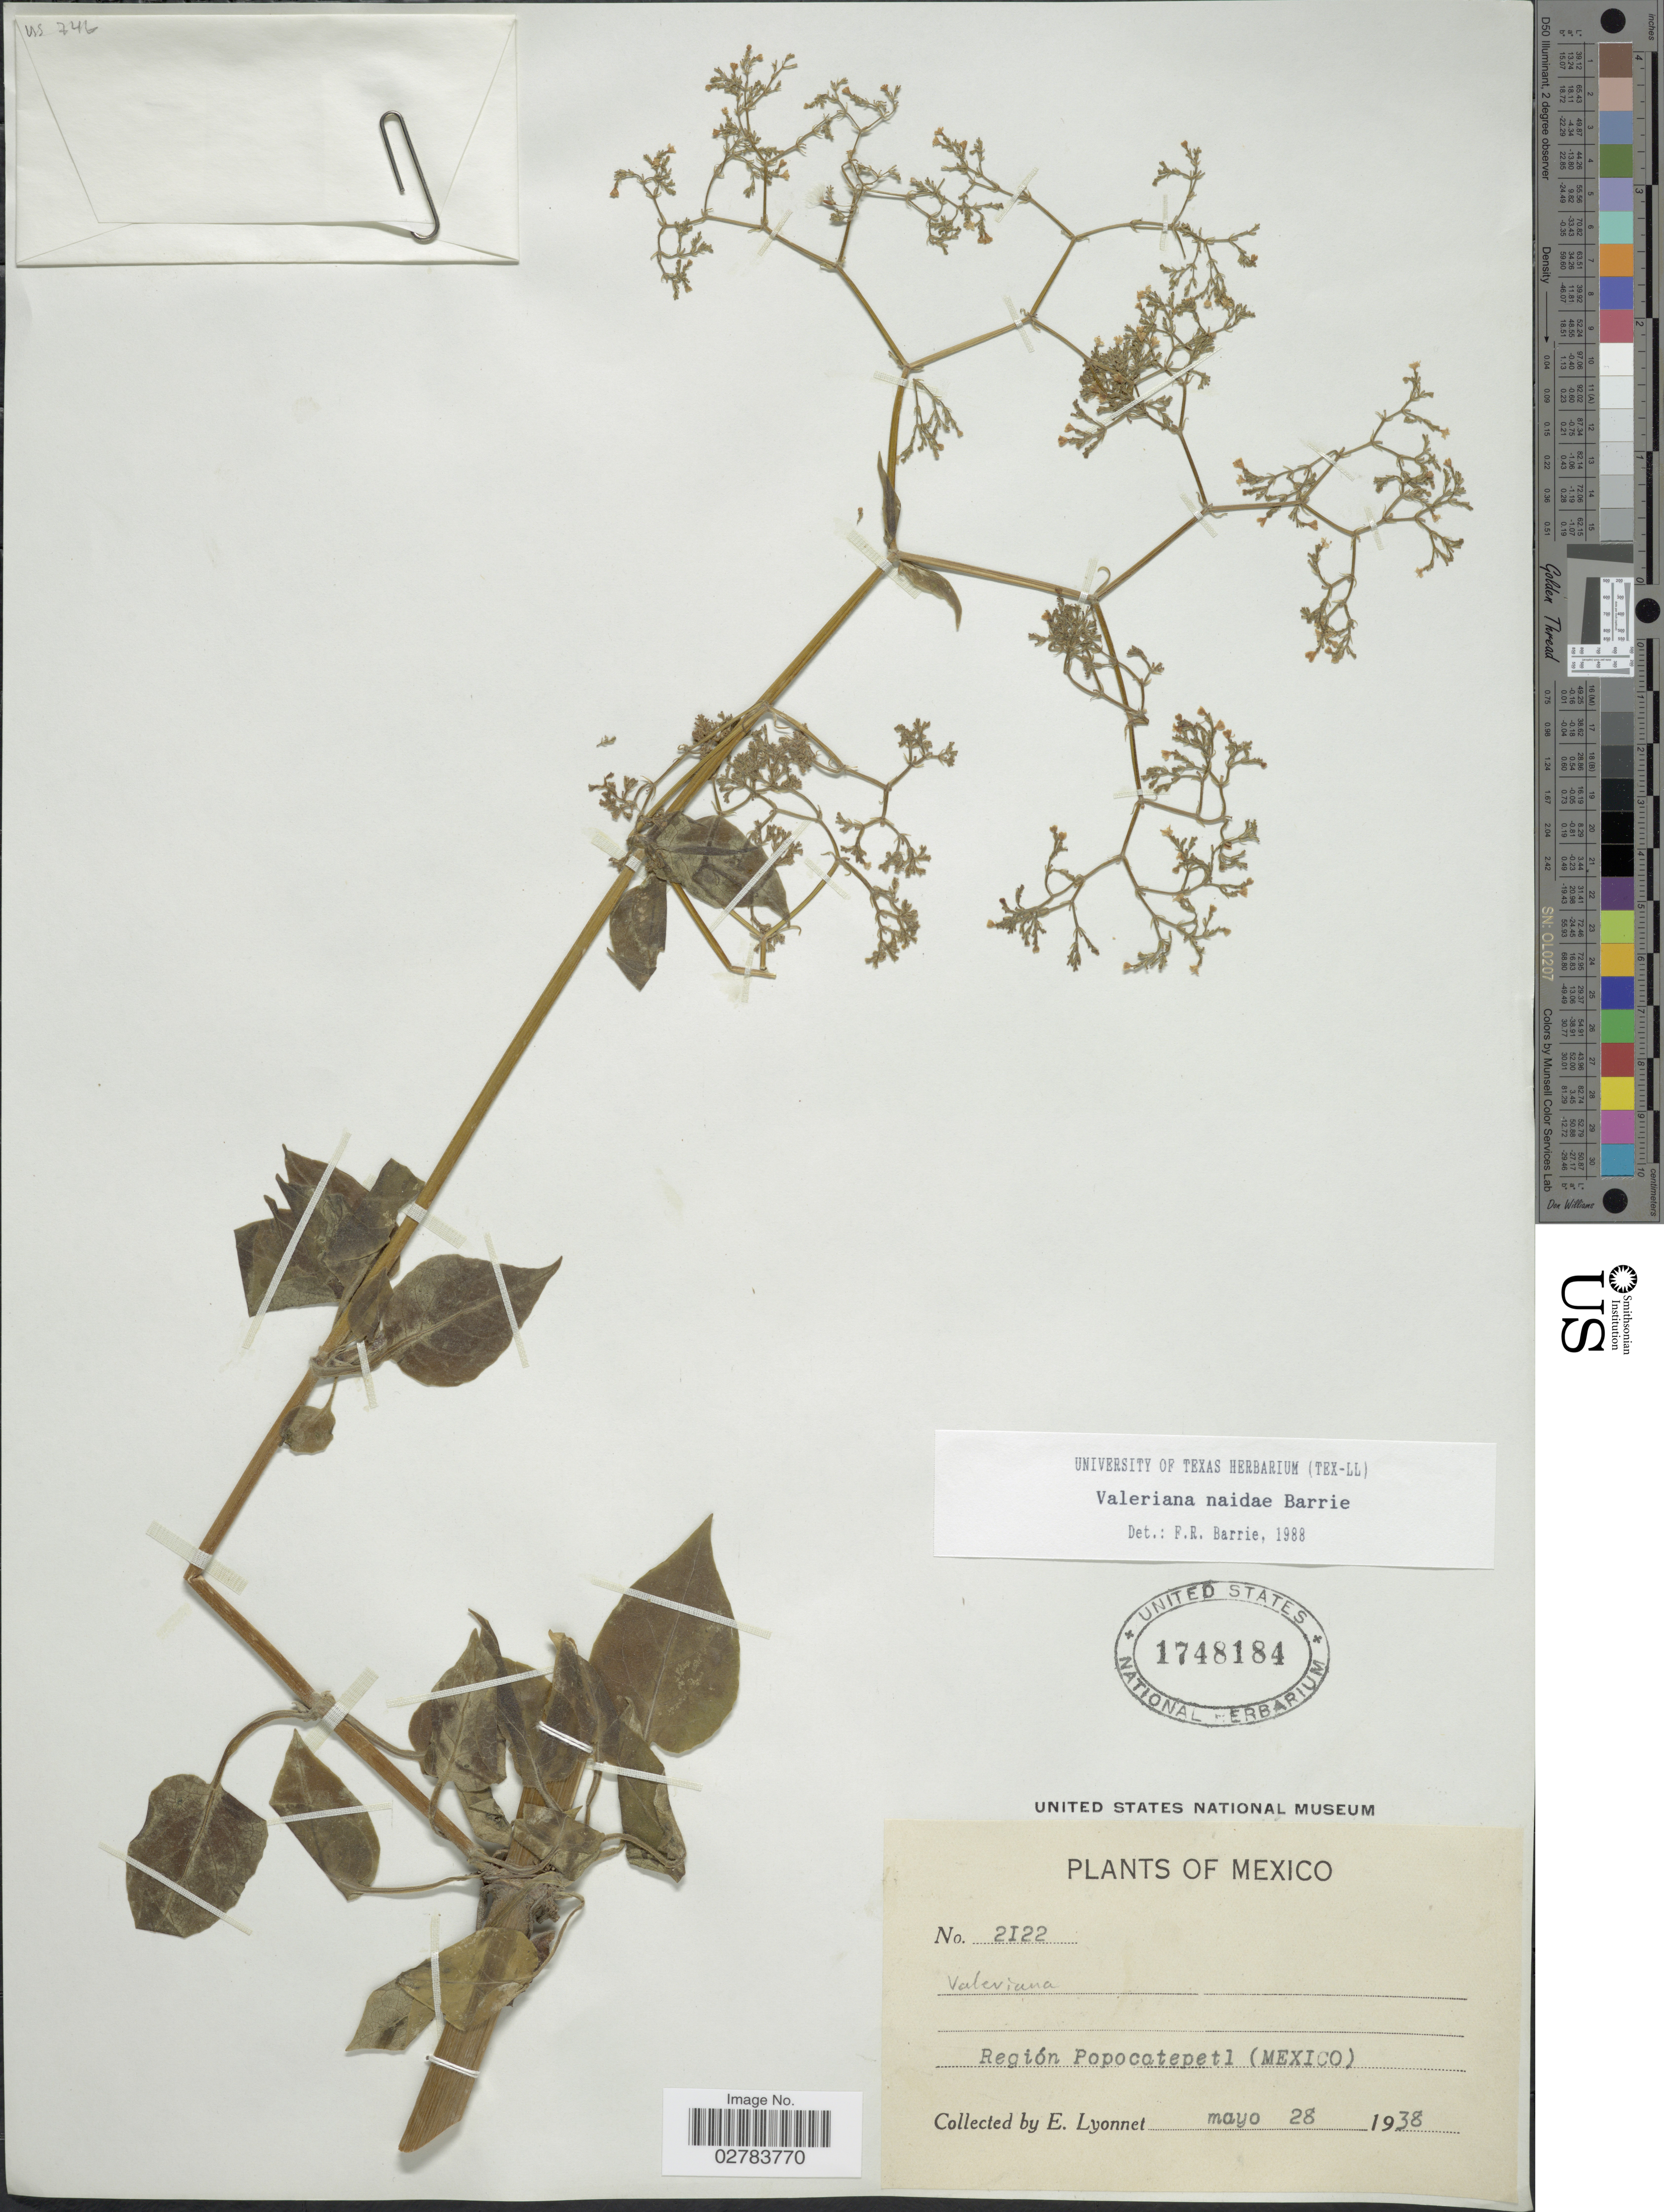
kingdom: Plantae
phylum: Tracheophyta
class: Magnoliopsida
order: Dipsacales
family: Caprifoliaceae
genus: Valeriana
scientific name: Valeriana naidae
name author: Barrie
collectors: E. Lyonnet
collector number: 2122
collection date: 1938-05-28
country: Mexico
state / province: México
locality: Región Popocatepetl.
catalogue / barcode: US 1748184